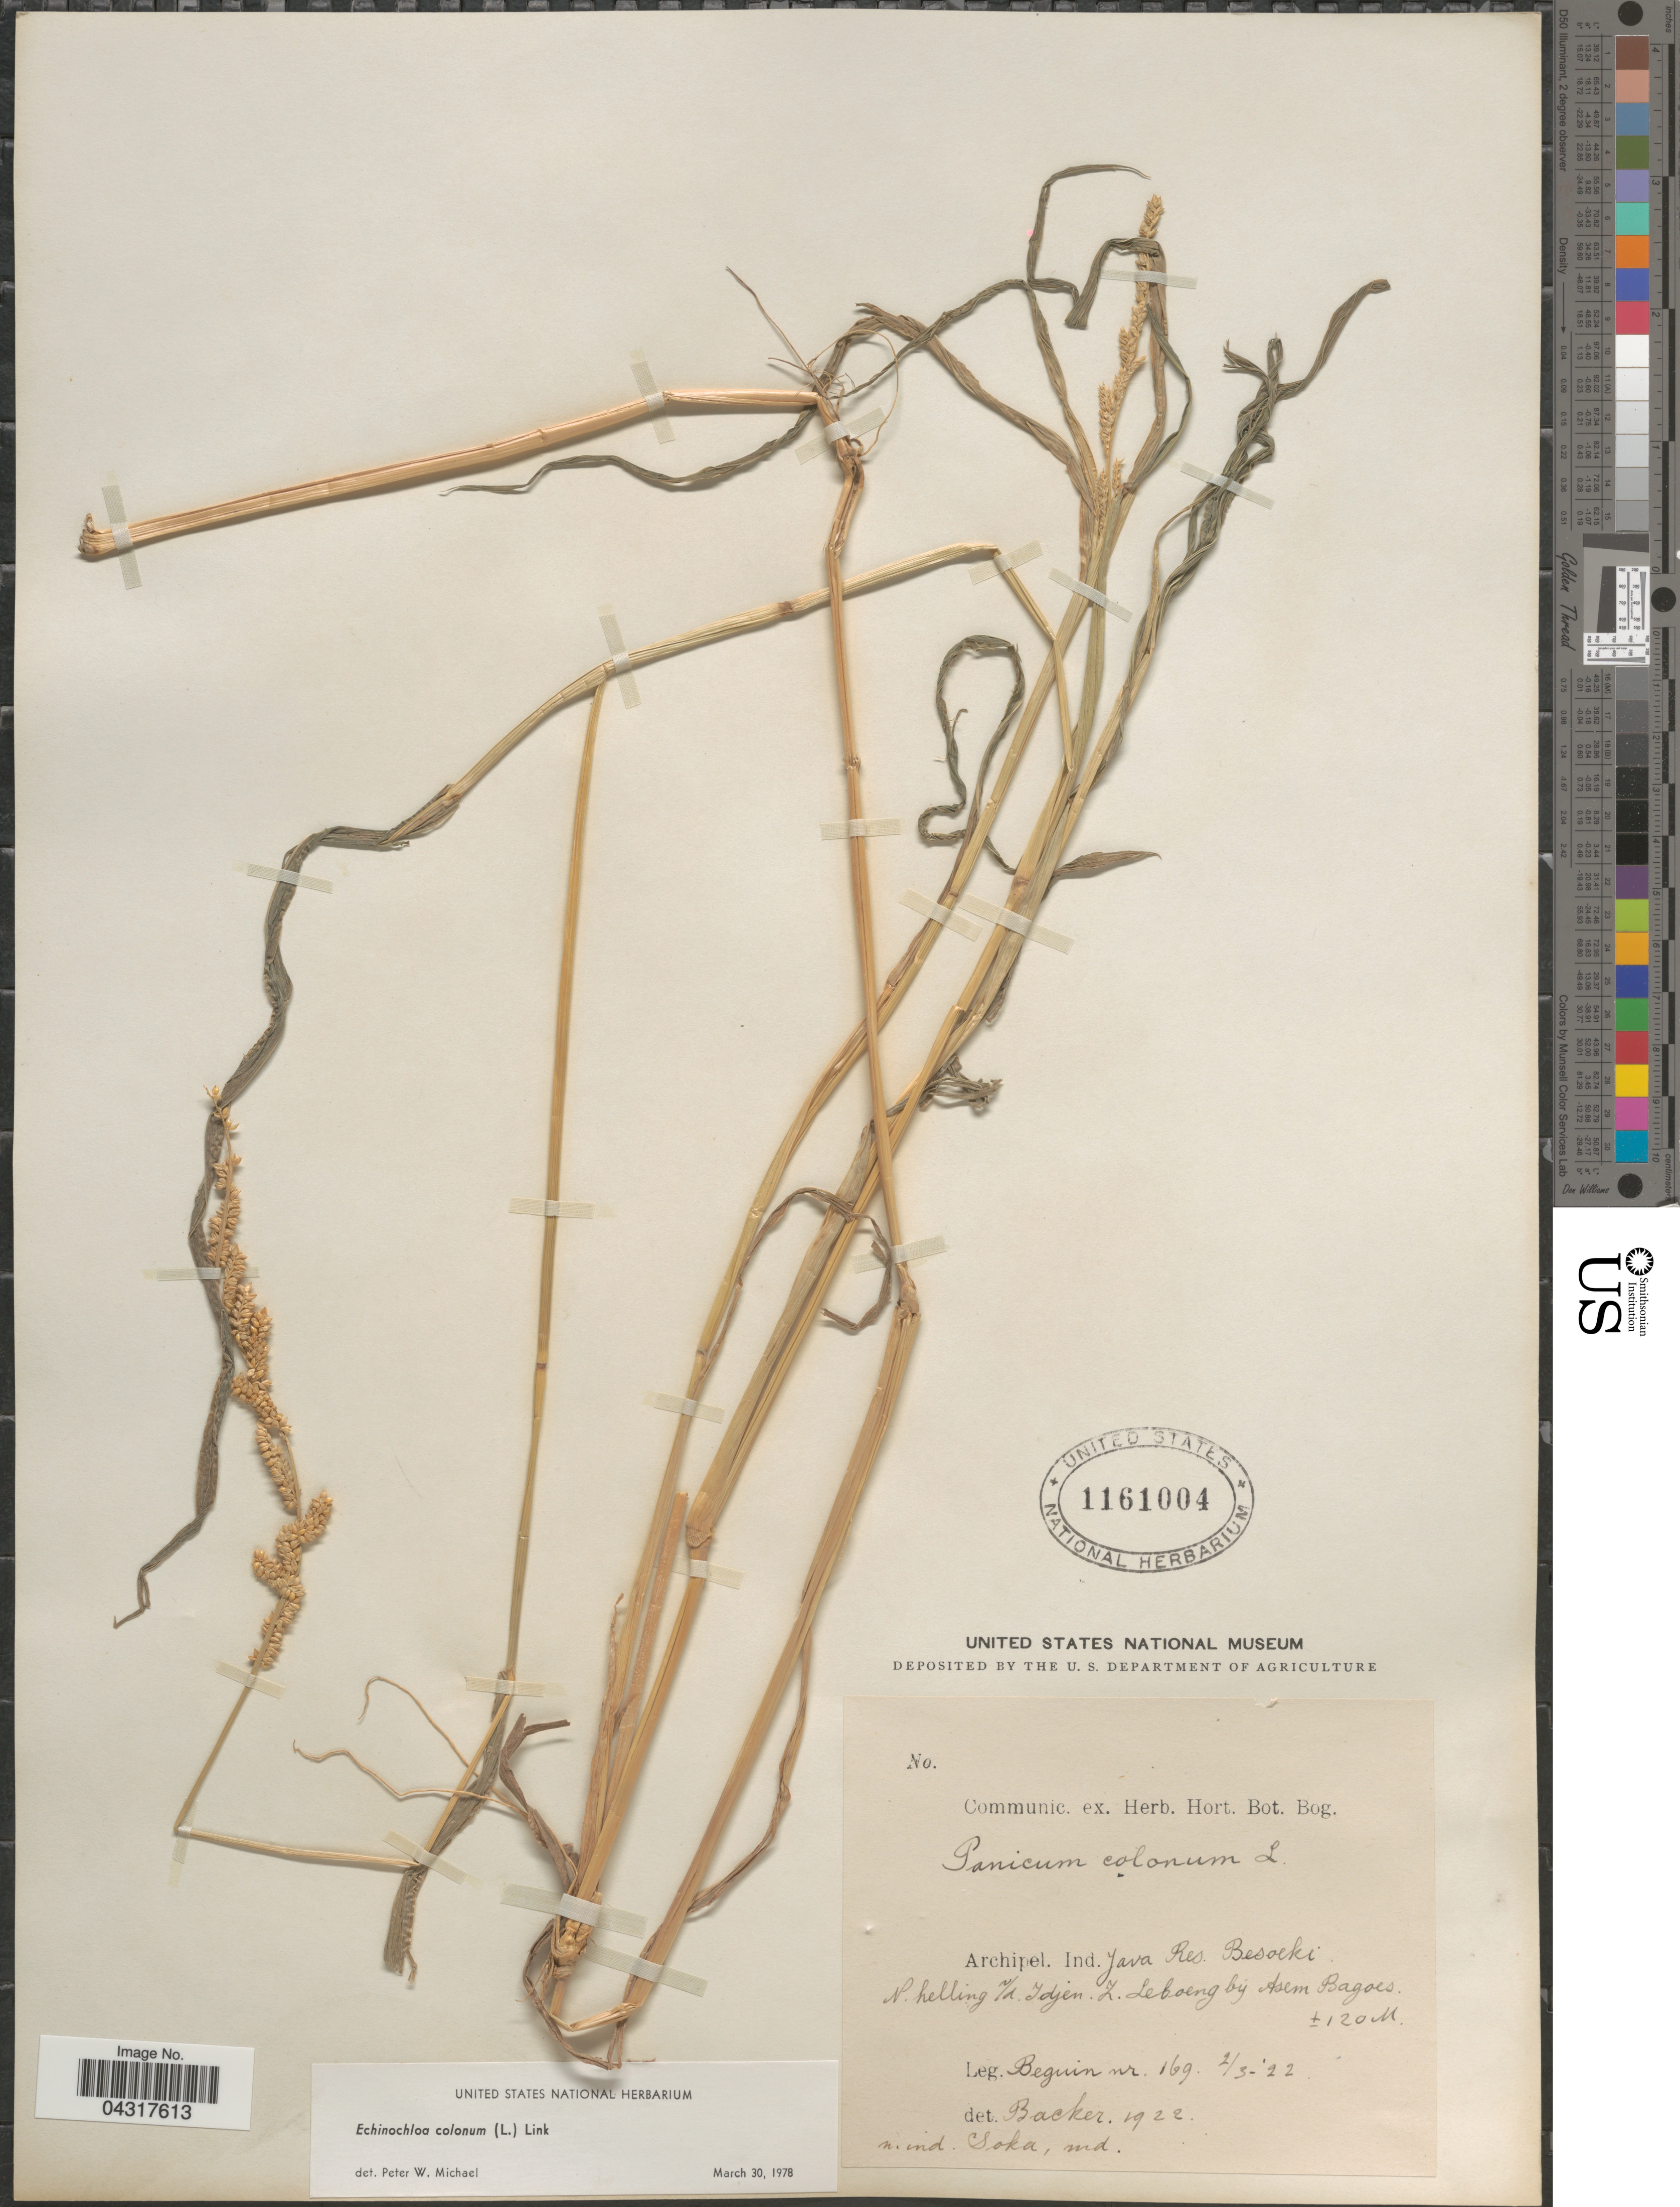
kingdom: Plantae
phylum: Tracheophyta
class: Liliopsida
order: Poales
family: Poaceae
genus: Echinochloa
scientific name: Echinochloa colona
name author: (L.) Link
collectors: Beguin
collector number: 169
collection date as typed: Transcribed d/m/y: 2/3/22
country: Indonesia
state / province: Java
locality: Archipel. Ind. Res. Besoeki. N. helling v/d/ Idjen. Z. Leboeng bij Asem [interpreted] Bagoes.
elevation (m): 120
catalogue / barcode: US 1161004